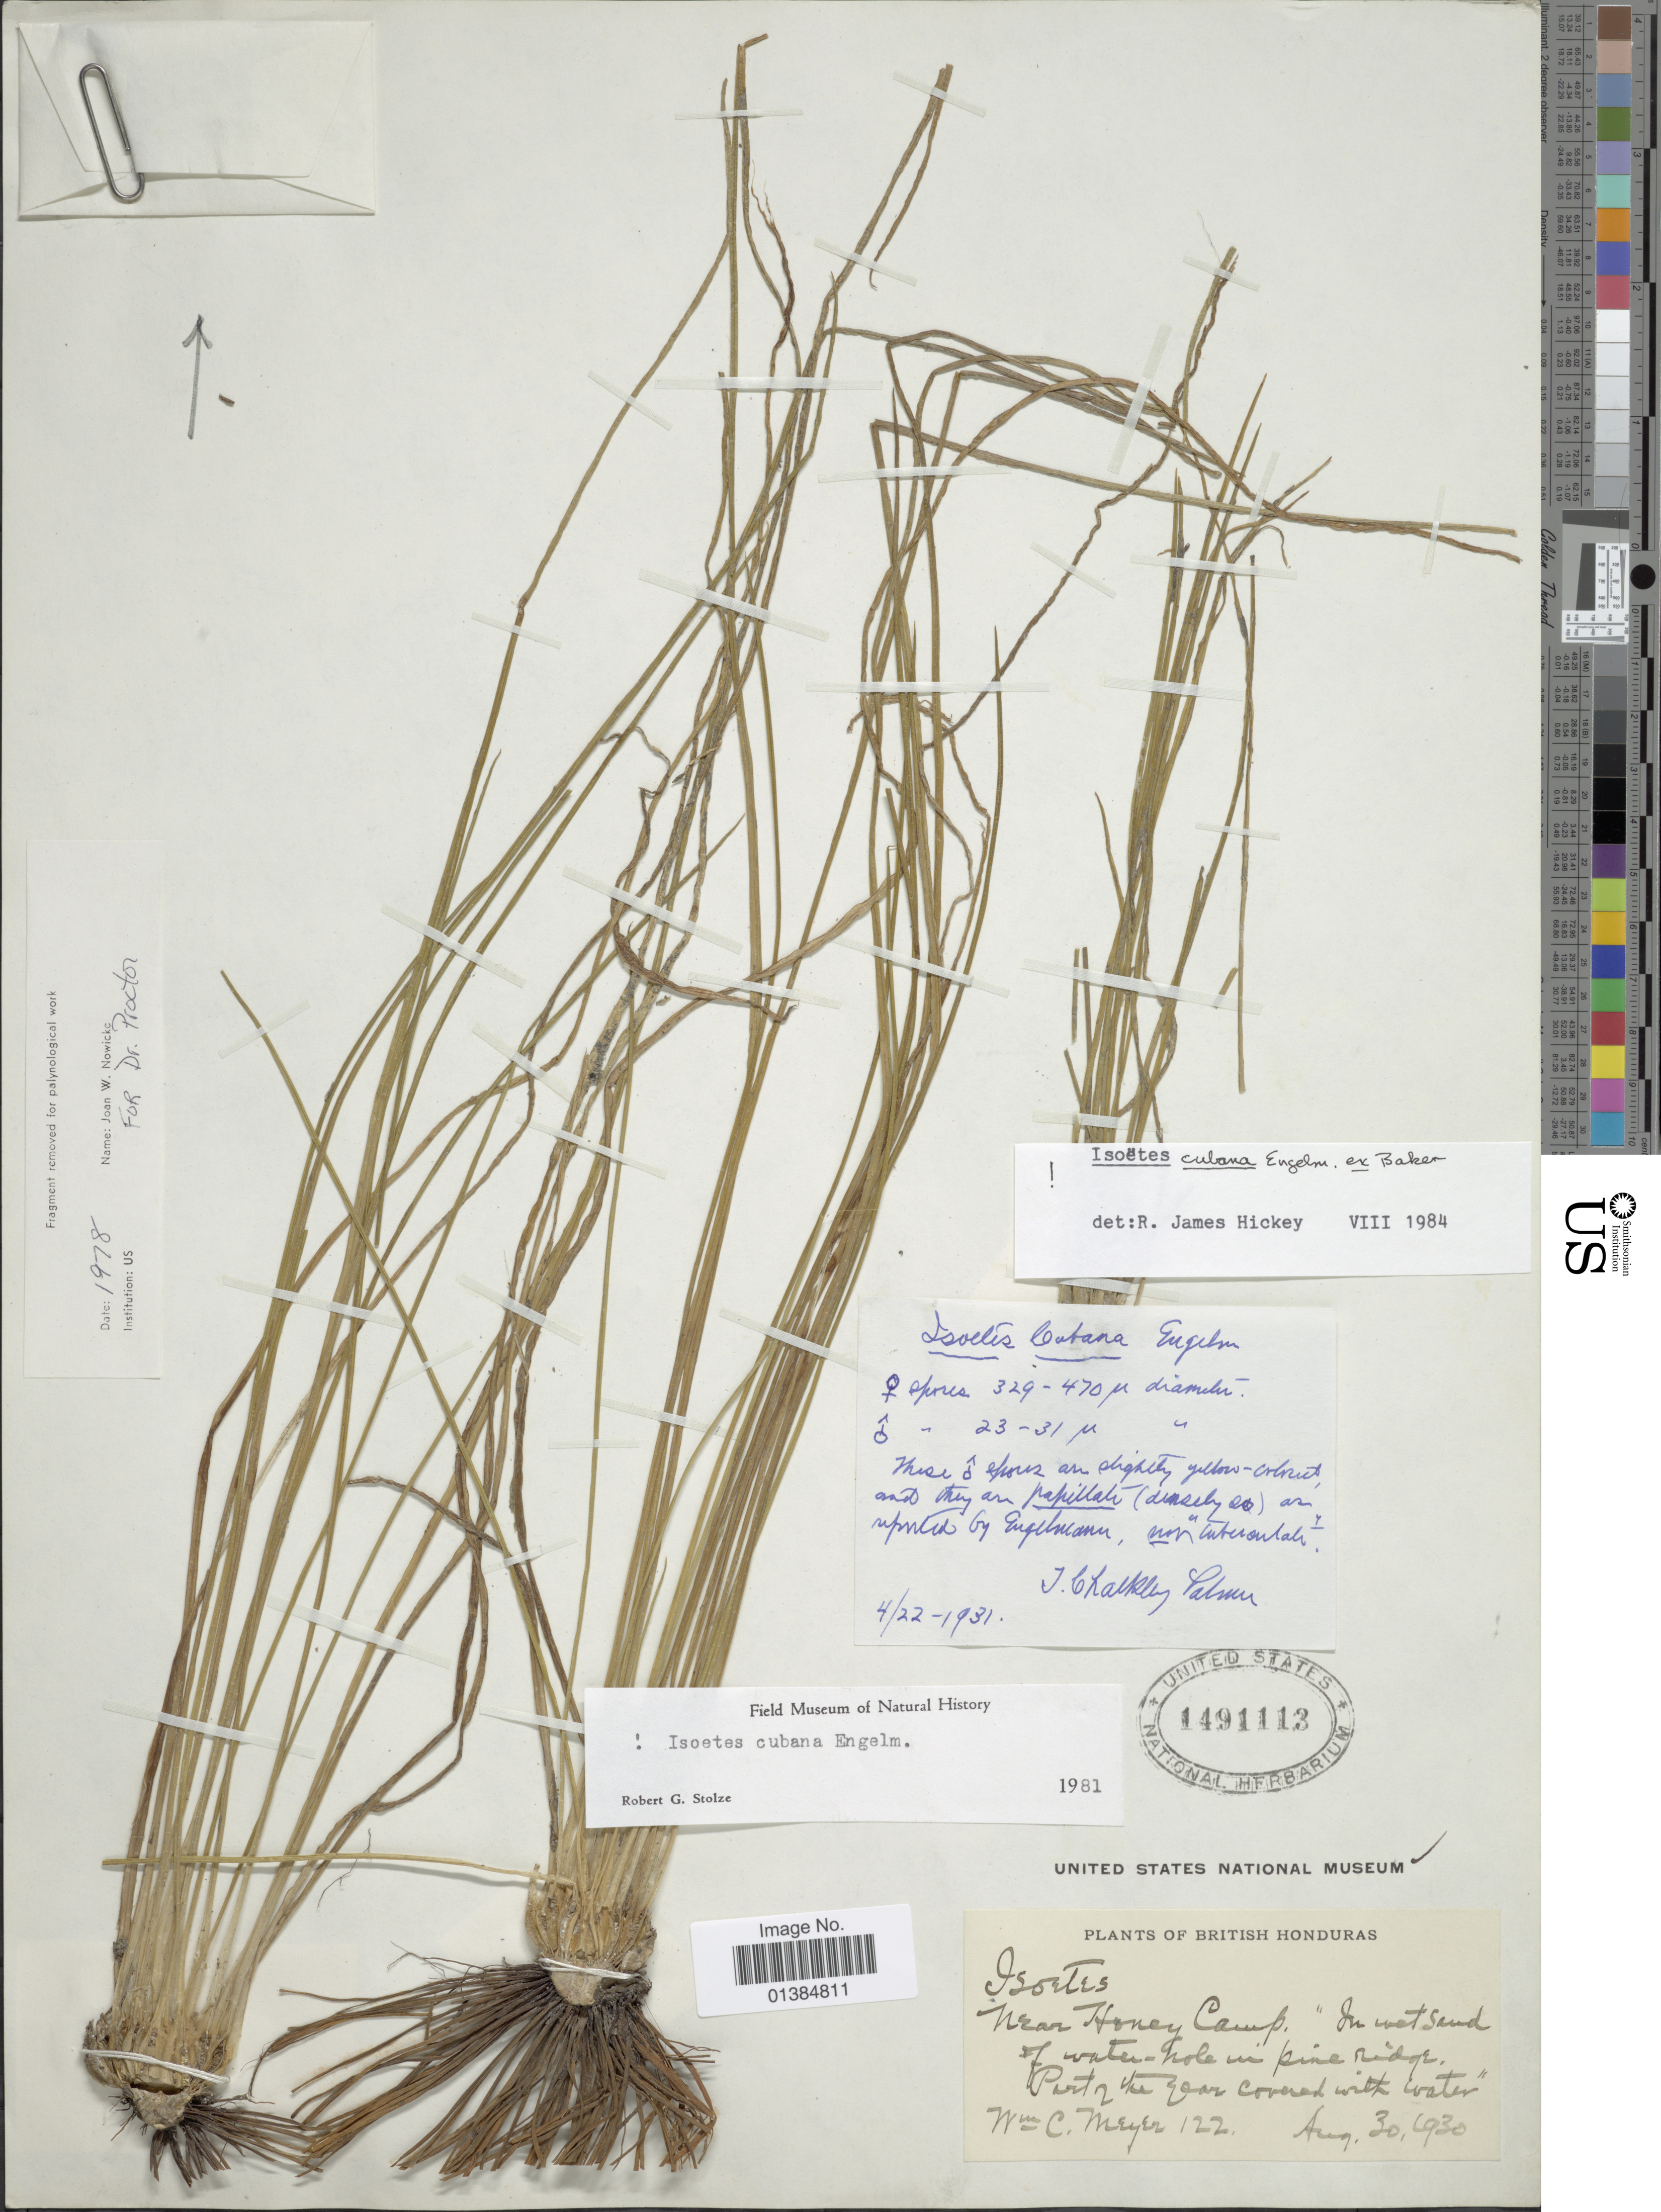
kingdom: Plantae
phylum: Tracheophyta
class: Lycopodiopsida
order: Isoetales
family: Isoetaceae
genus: Isoetes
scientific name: Isoetes cubana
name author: Engelm. ex Baker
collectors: W. Meyer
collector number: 122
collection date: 1930-08-30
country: Belize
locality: British Honduras. Near Honey Camp.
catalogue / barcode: US 1491113